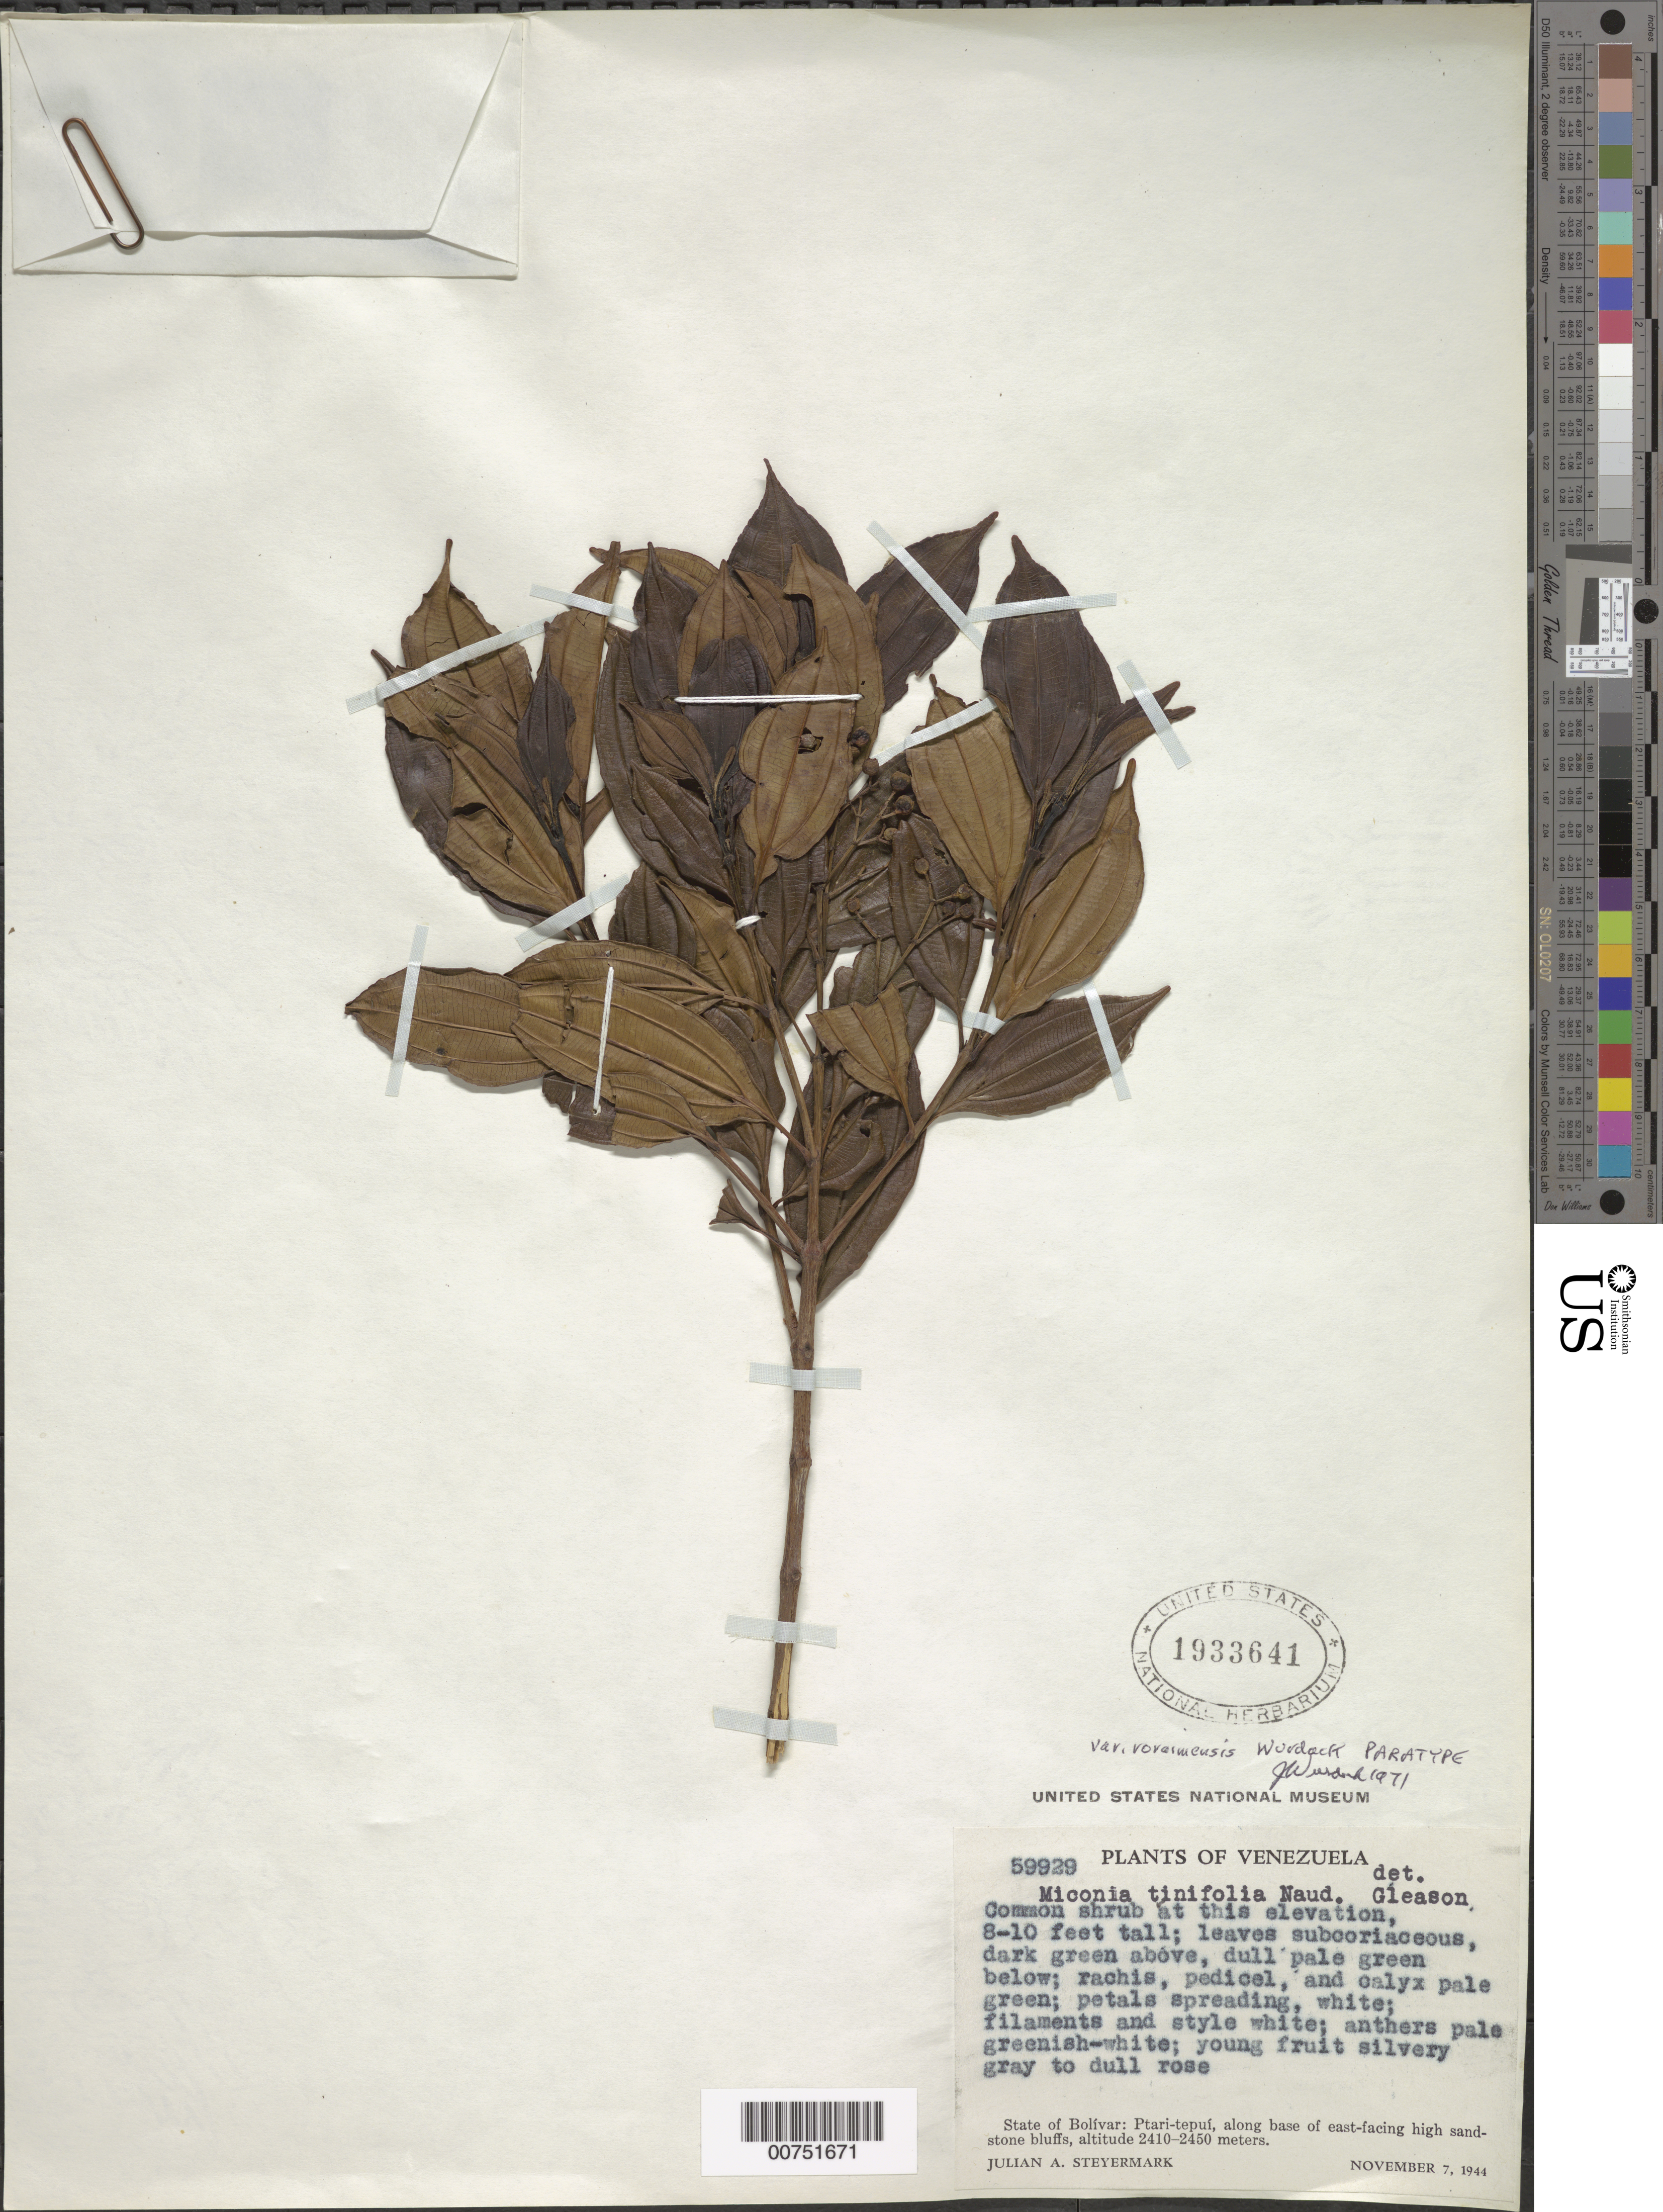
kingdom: Plantae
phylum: Tracheophyta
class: Magnoliopsida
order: Myrtales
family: Melastomataceae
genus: Miconia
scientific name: Miconia tinifolia var. roraimensis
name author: Wurdack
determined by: Gleason, H. A.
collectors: J. Steyermark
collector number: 59929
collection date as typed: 7-Nov-44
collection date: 1944-11-07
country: Venezuela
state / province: Bolívar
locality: Ptari-tepuí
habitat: Base of east-facing high sandstone bluffs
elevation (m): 2410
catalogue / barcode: US 1933641